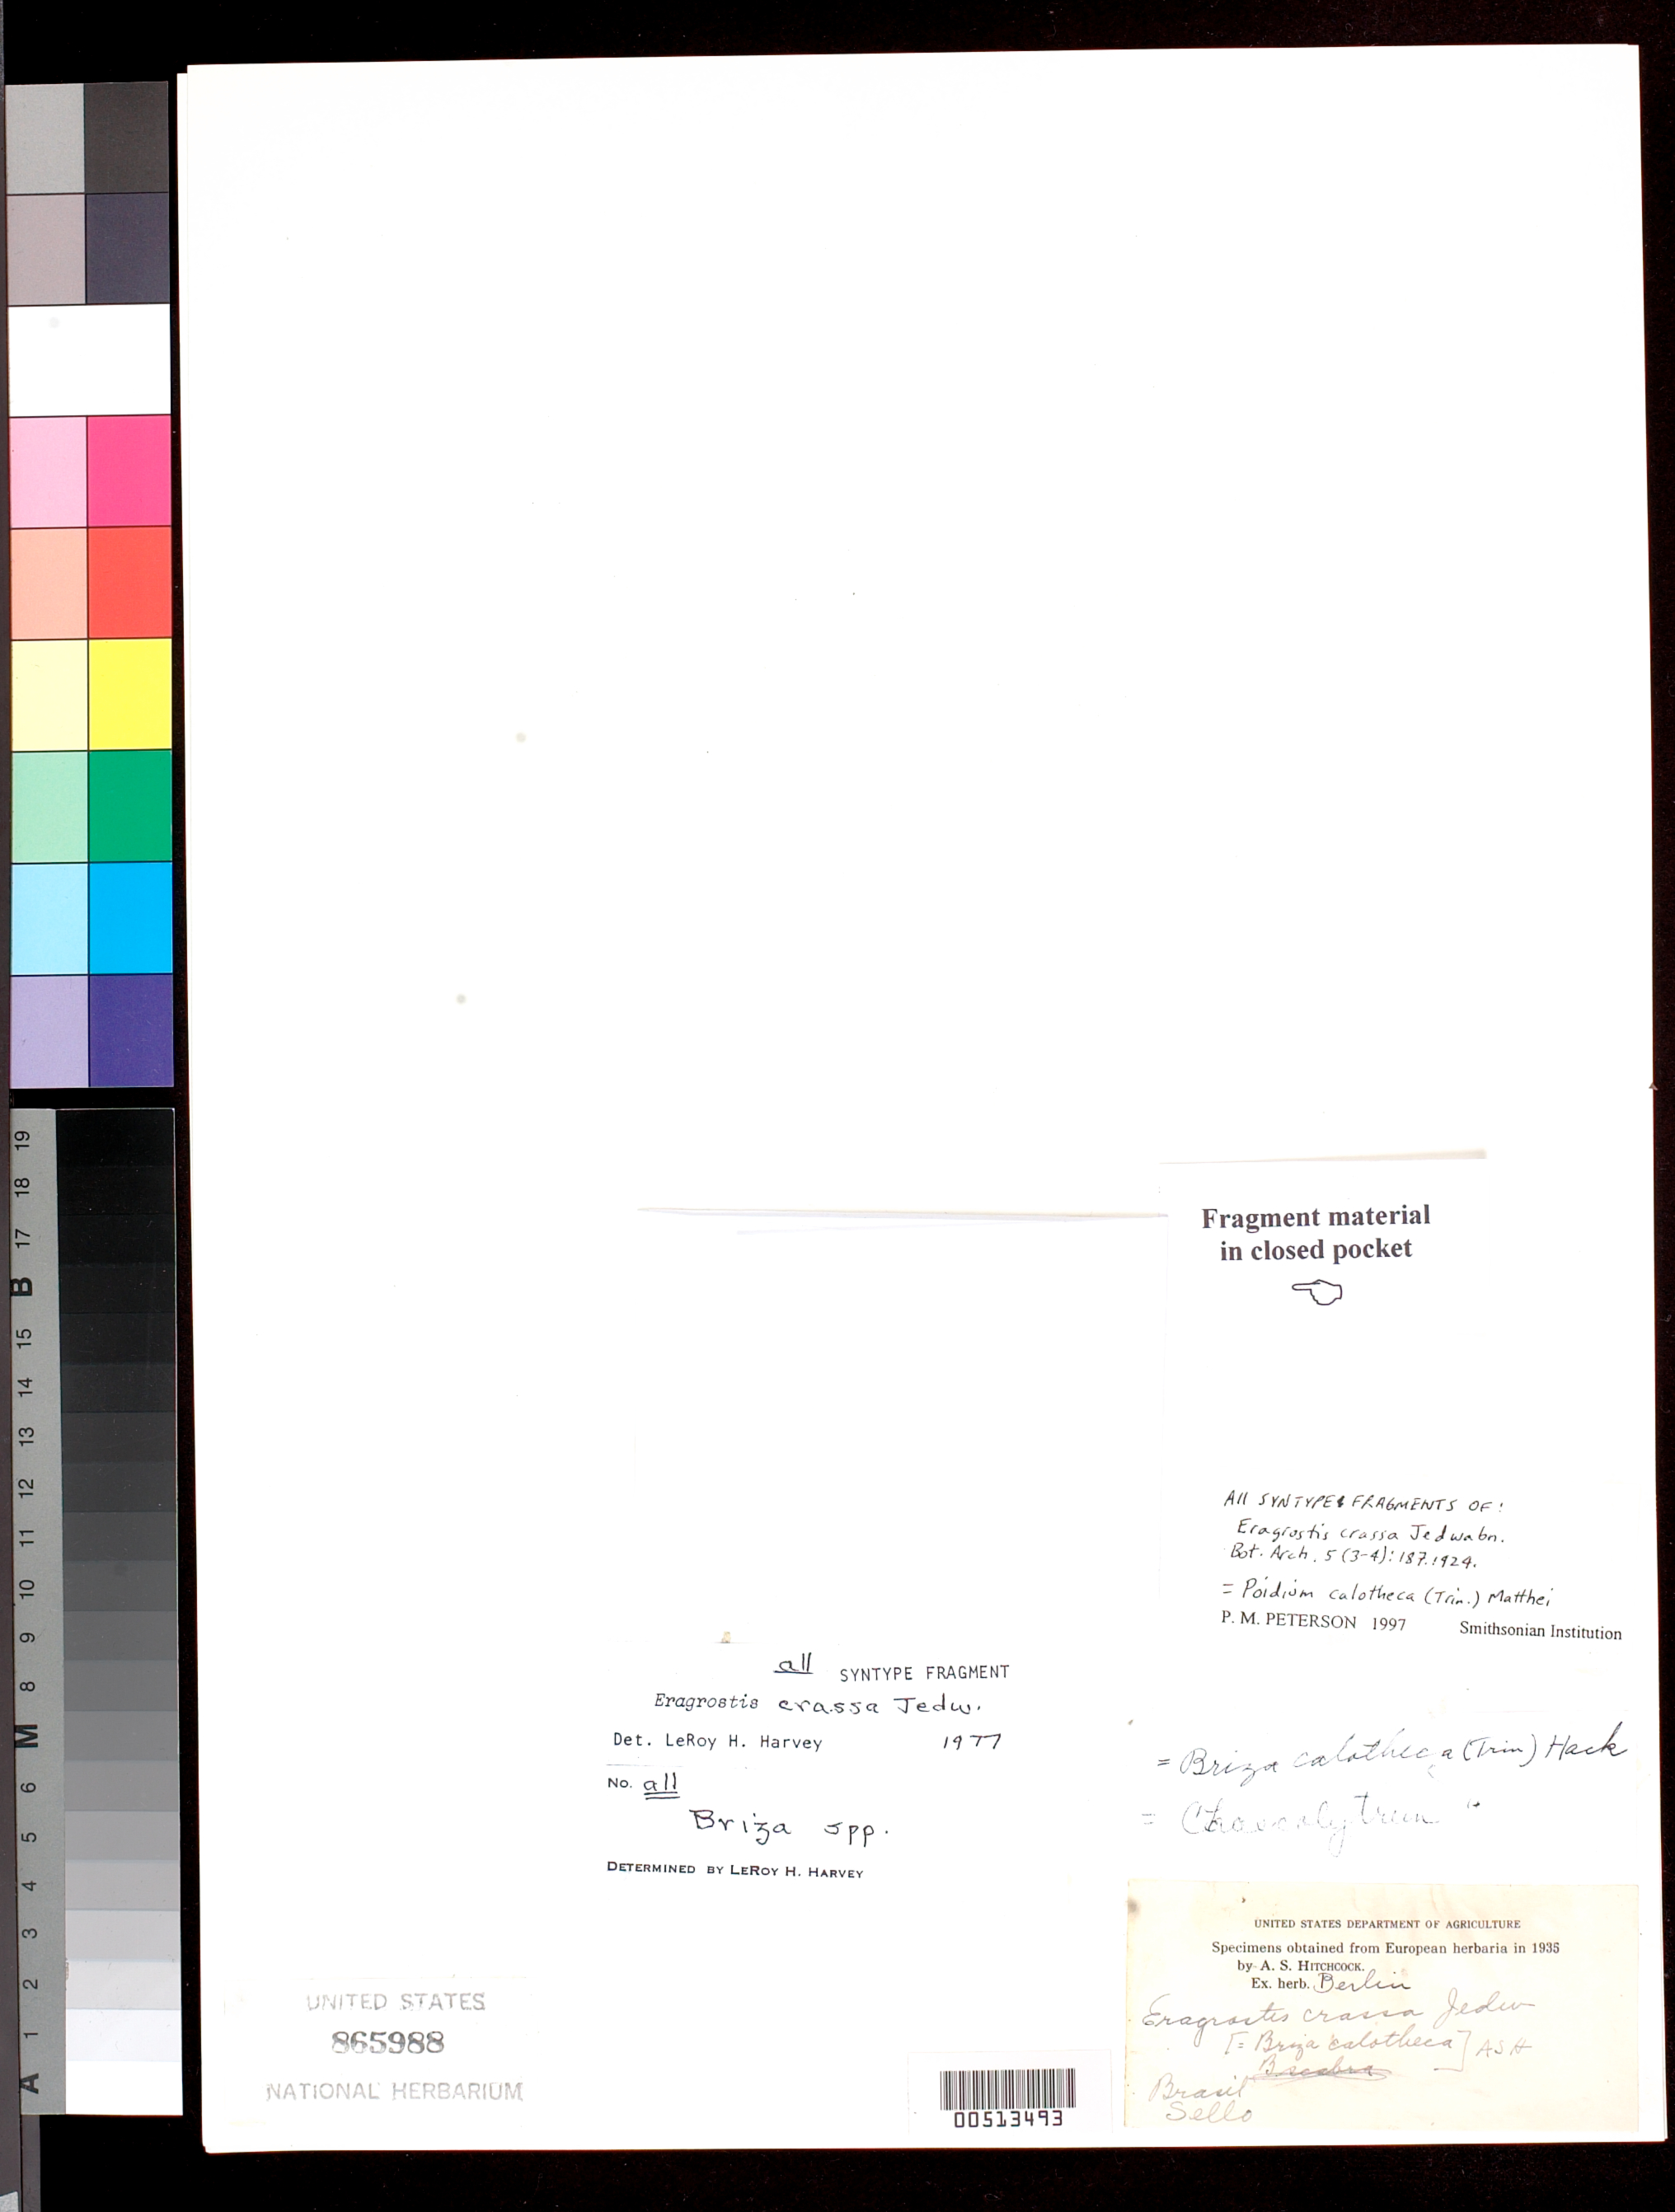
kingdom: Plantae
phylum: Tracheophyta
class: Liliopsida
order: Poales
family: Poaceae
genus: Eragrostis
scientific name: Eragrostis crassa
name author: Jedwabn.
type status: Type Fragment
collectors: F. Sellow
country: Brazil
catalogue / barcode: US 865988